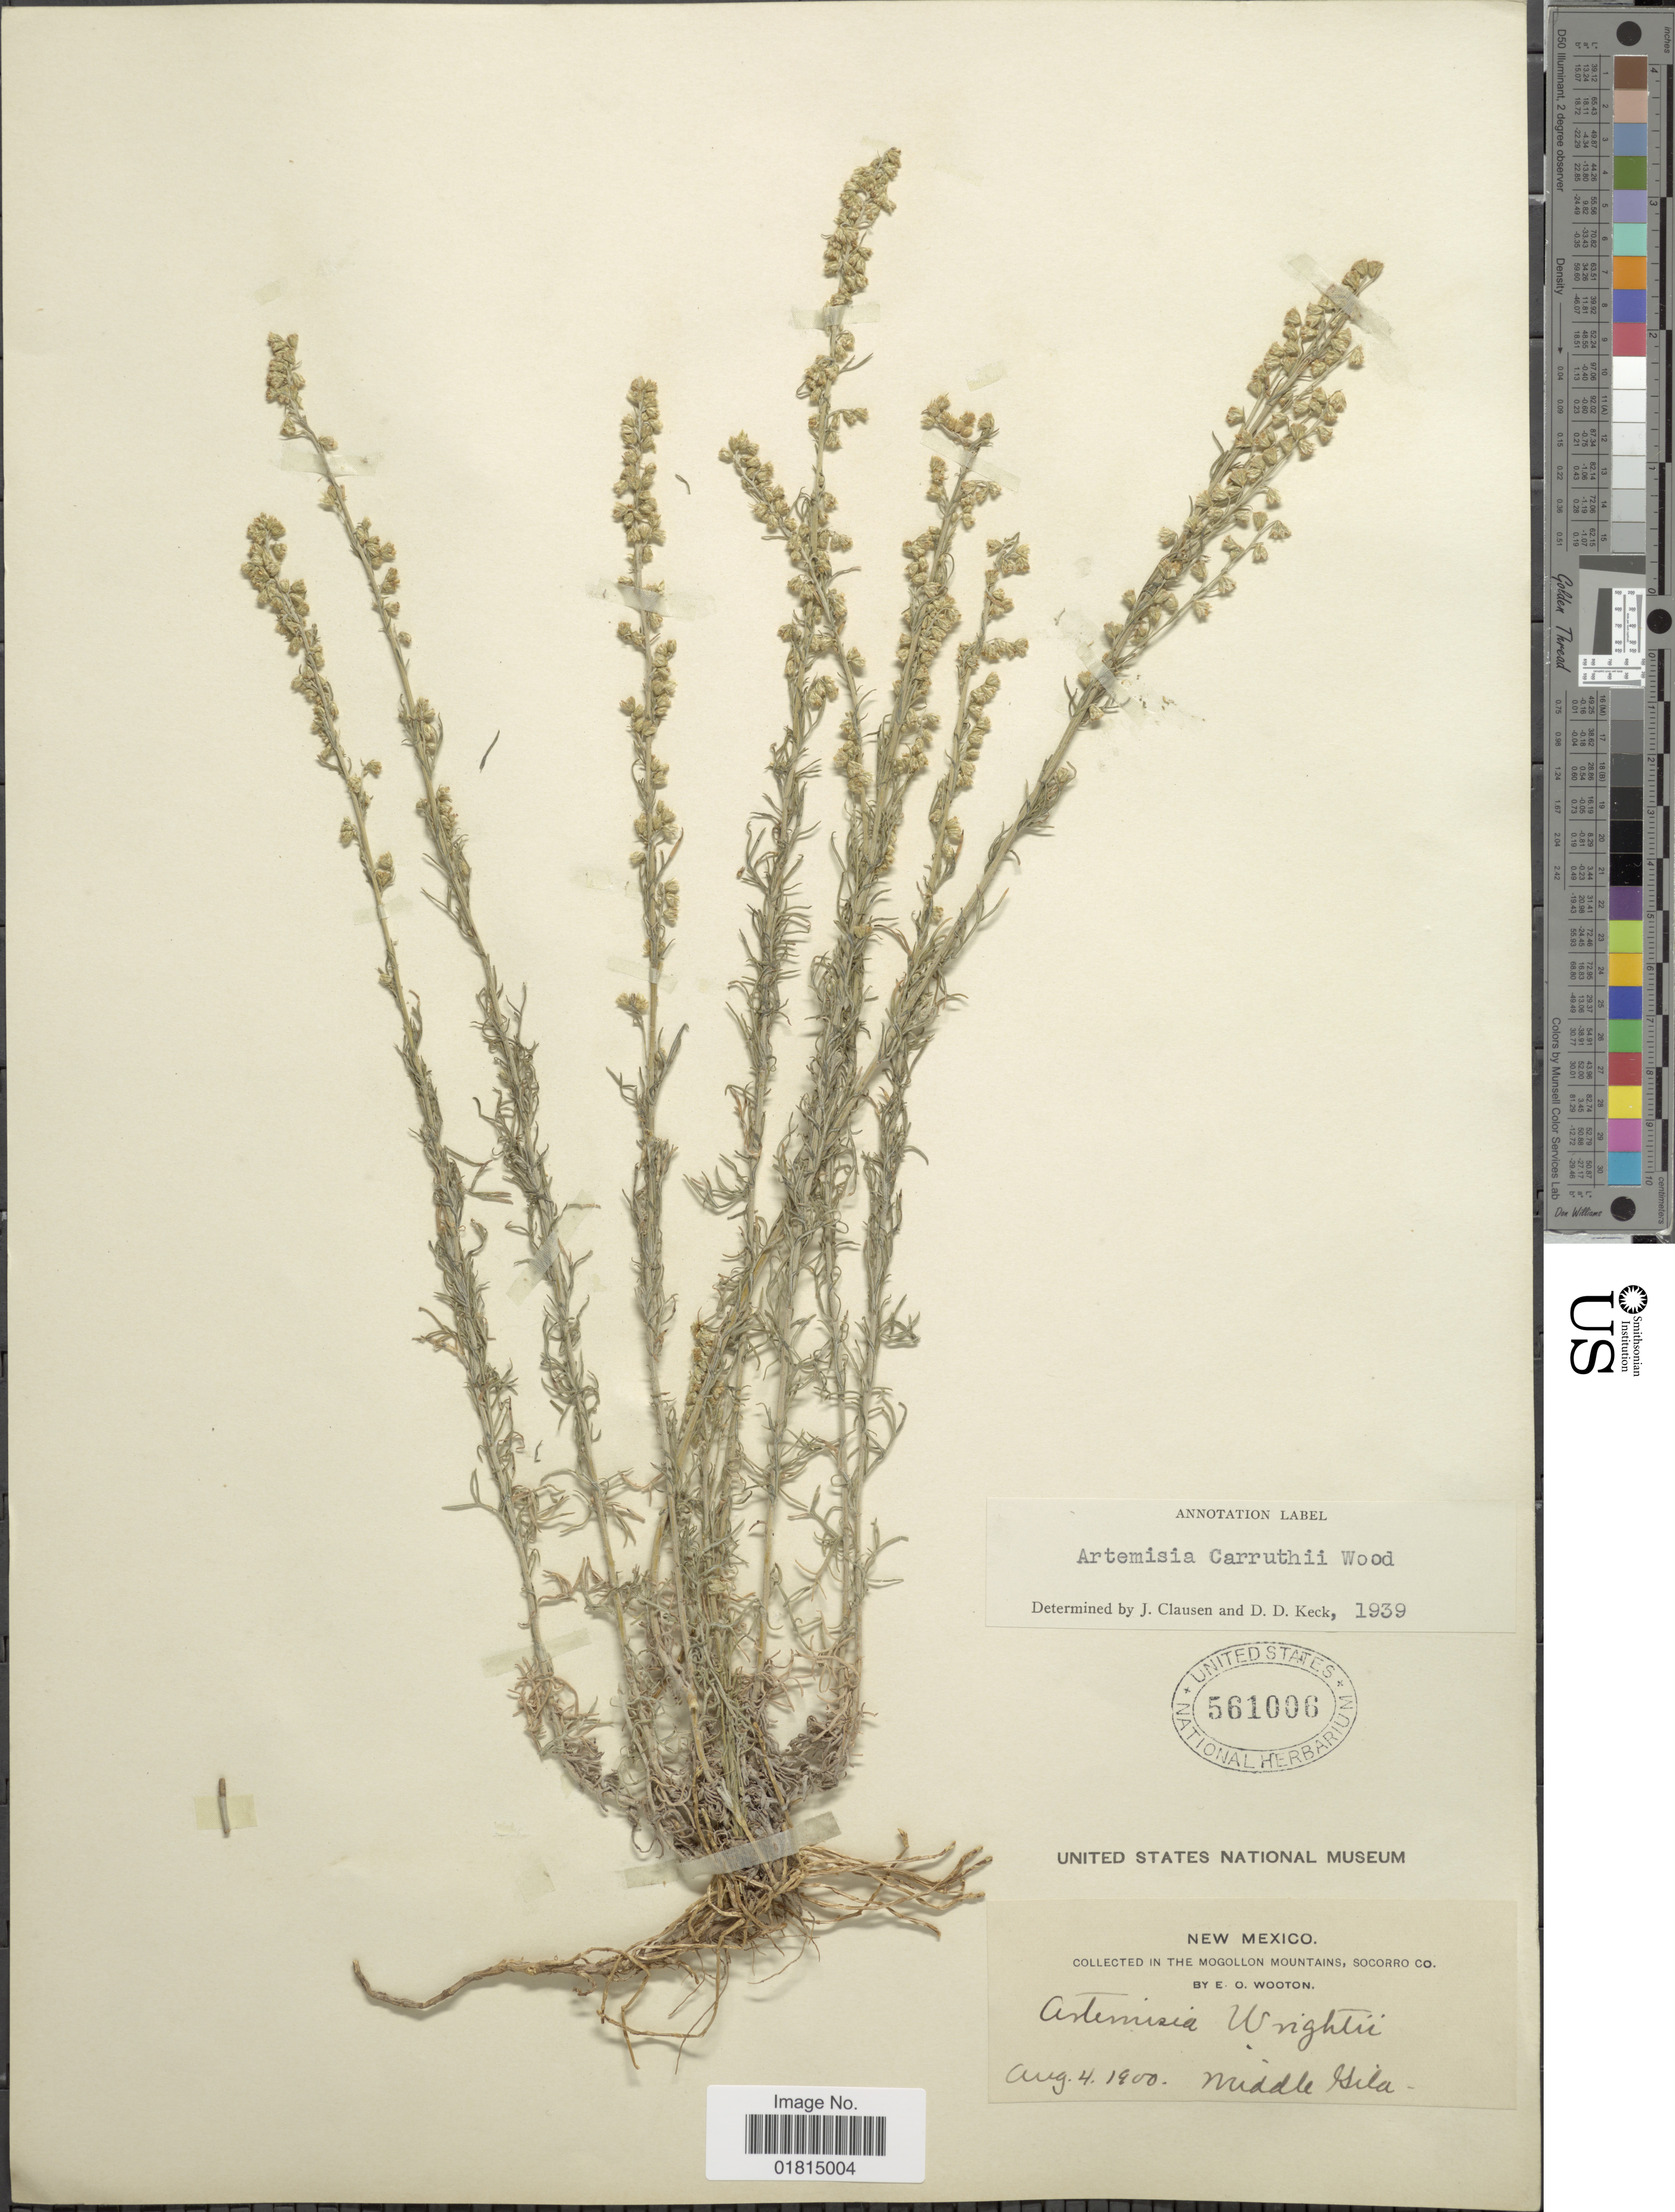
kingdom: Plantae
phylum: Tracheophyta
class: Magnoliopsida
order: Asterales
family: Asteraceae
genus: Artemisia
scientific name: Artemisia carruthii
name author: Alph. Wood ex Carruth.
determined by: Clausen, J.; Keck, David D.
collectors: E. O. Wooton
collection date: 1900-08-04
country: United States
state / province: New Mexico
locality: In the Mogollon Mountains, Socorro Co. Middle Gila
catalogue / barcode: US 561006